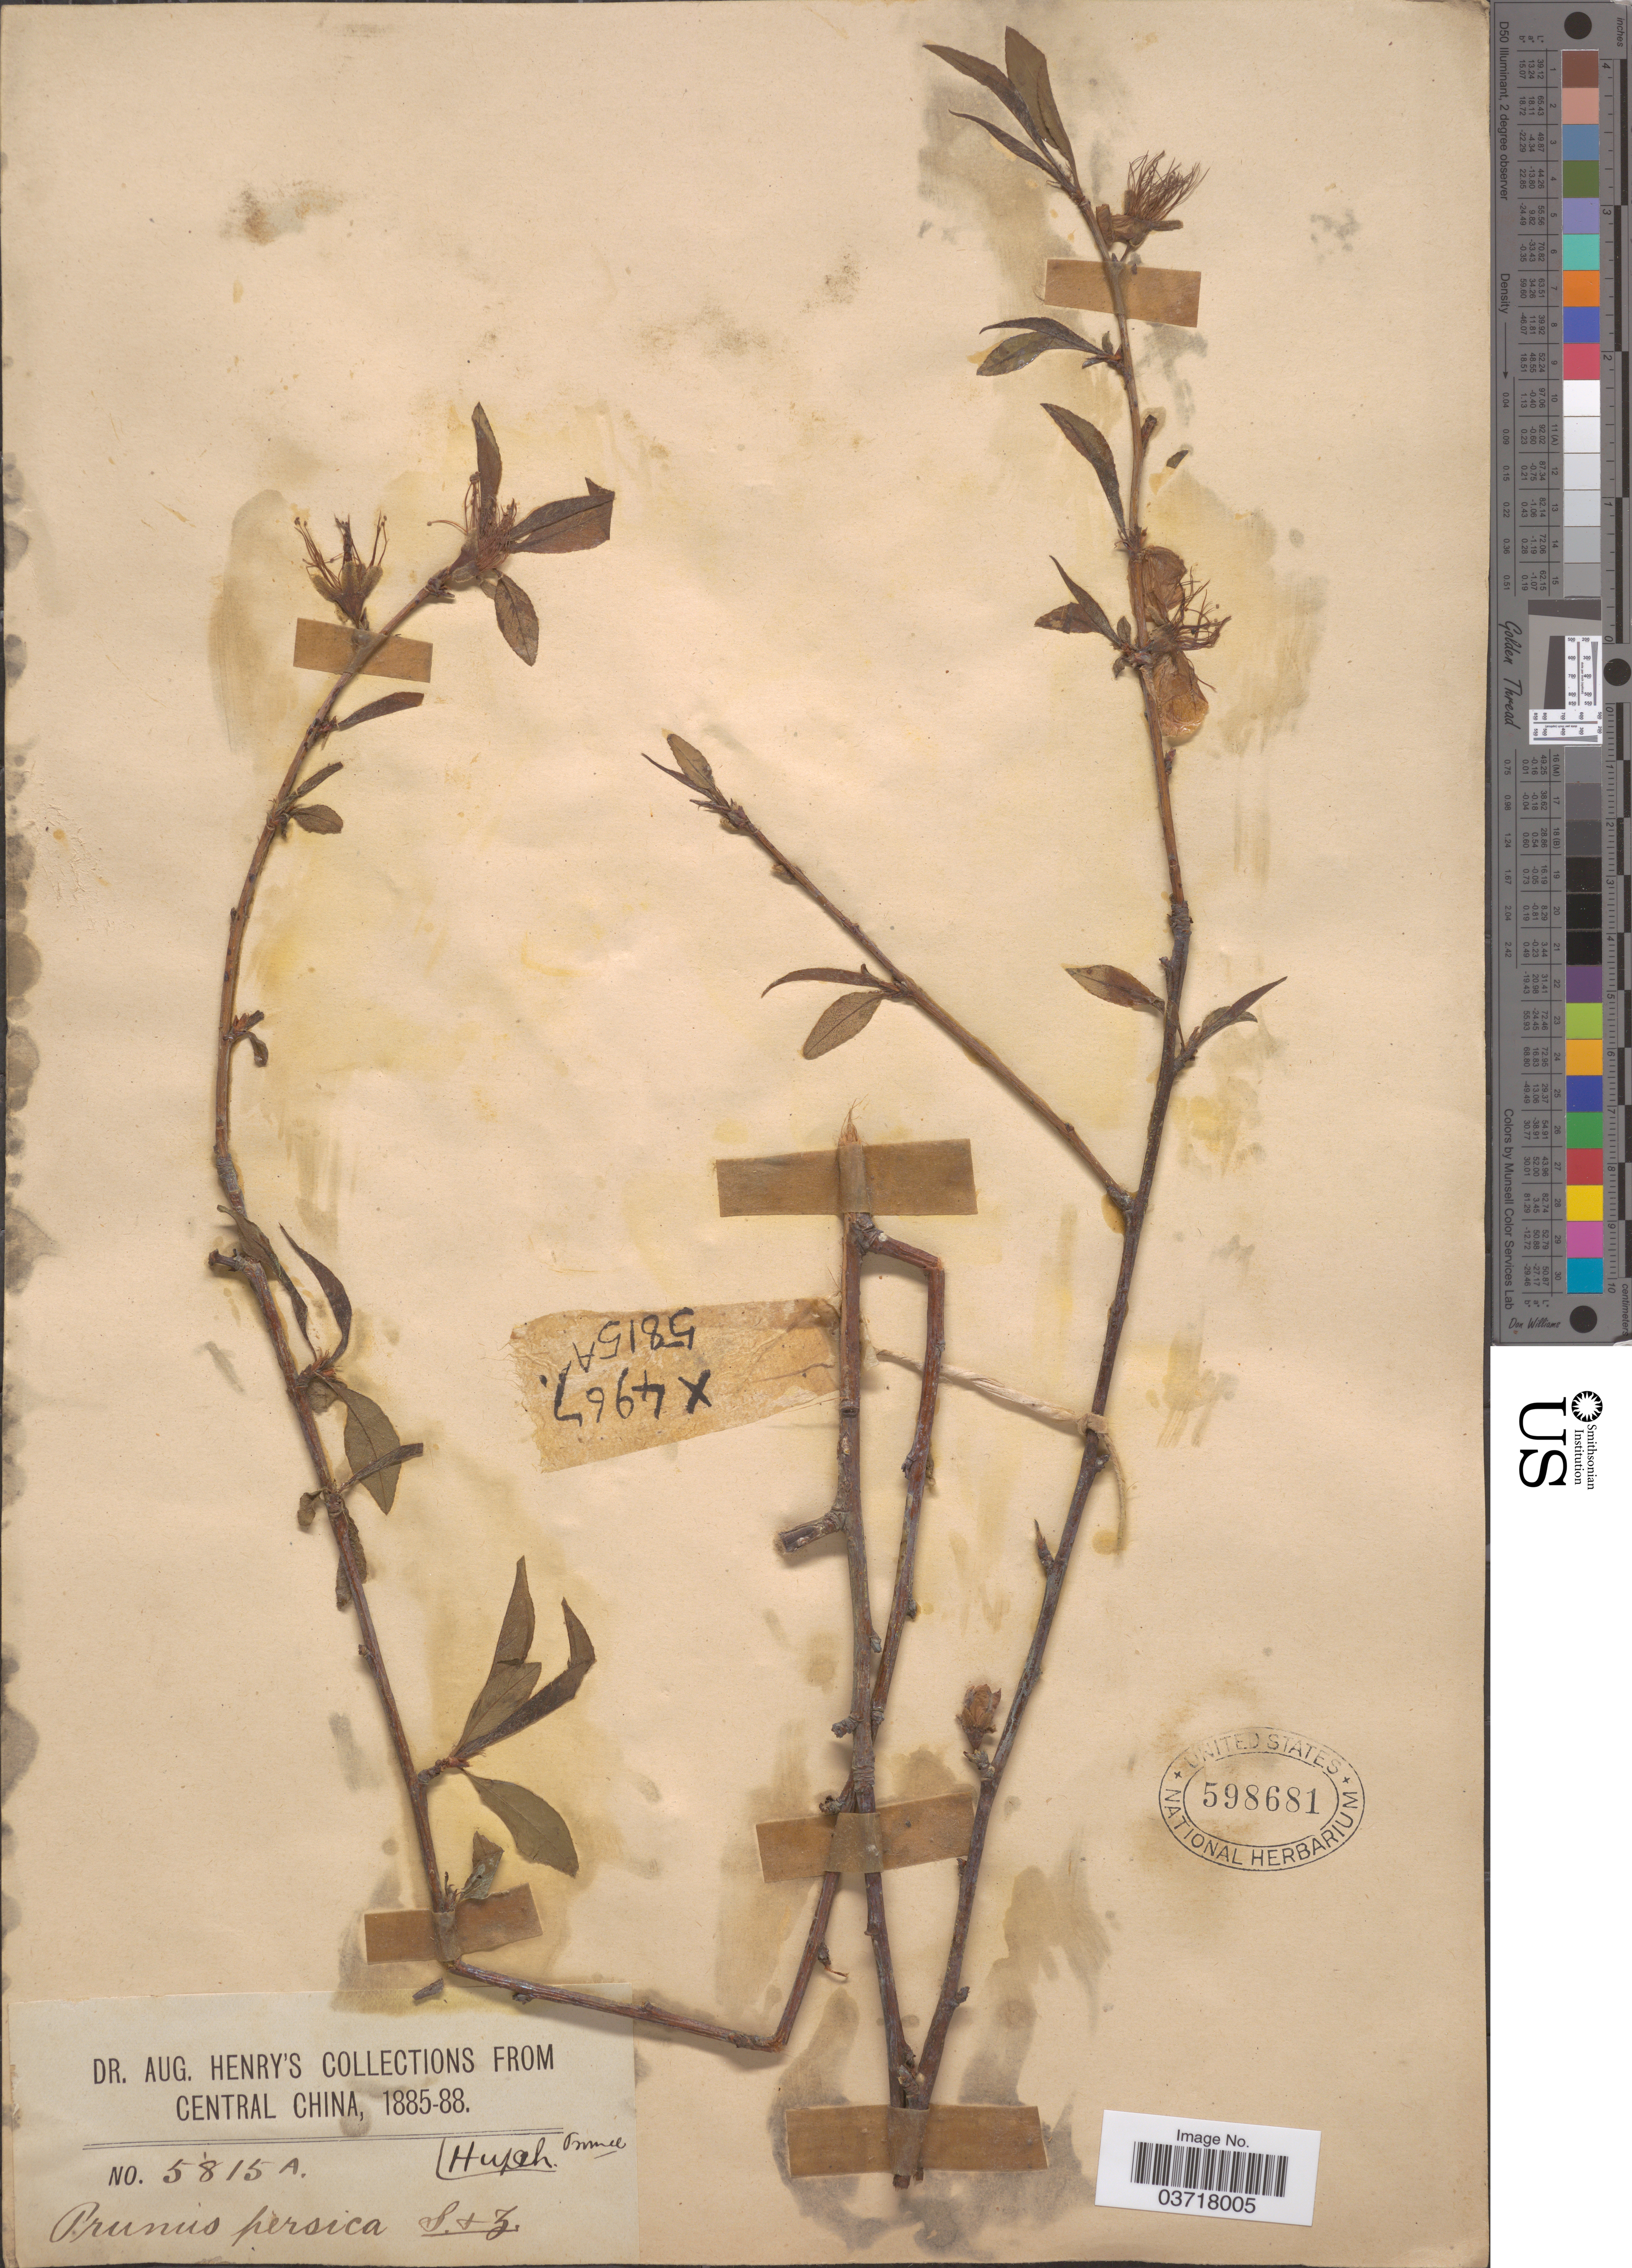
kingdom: Plantae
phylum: Tracheophyta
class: Magnoliopsida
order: Rosales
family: Rosaceae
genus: Prunus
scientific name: Prunus persica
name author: (L.) Batsch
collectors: A. Henry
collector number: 5815 A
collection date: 1885/1888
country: China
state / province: Hubei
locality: Central China. Hupeh.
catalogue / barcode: US 598681